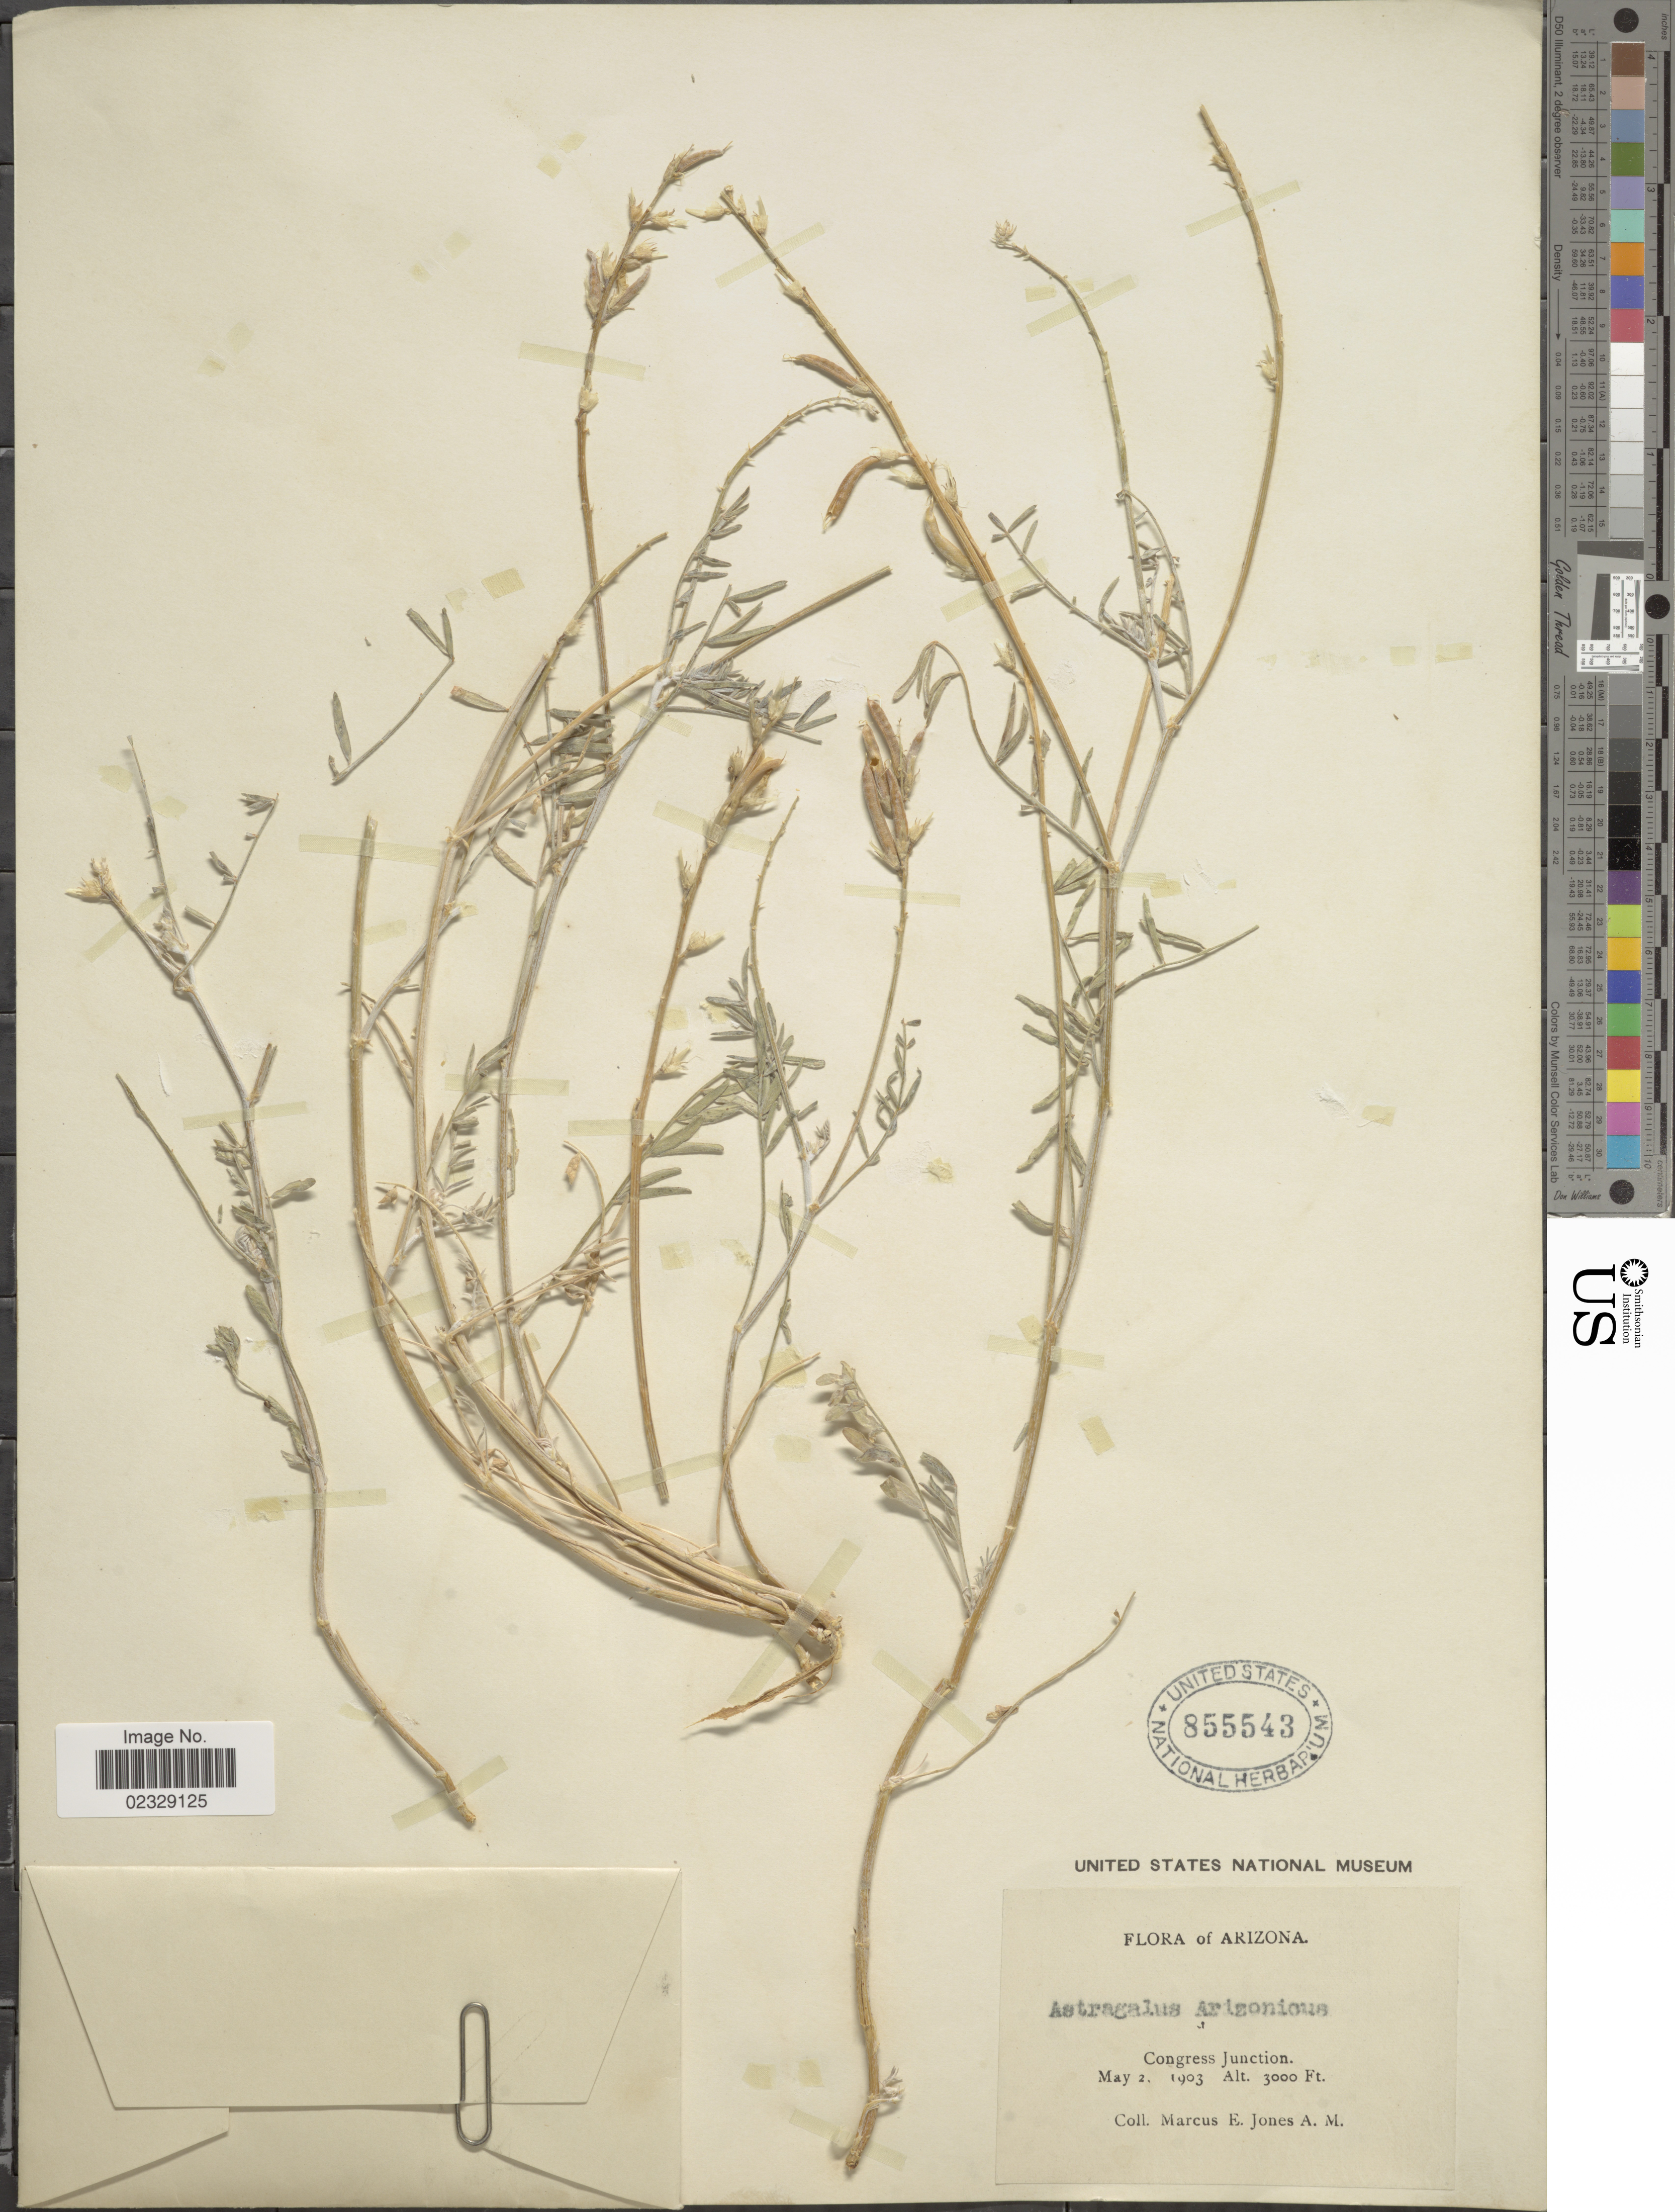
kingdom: Plantae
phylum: Tracheophyta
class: Magnoliopsida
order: Fabales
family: Fabaceae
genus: Astragalus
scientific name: Astragalus arizonicus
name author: A. Gray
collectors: M. E. Jones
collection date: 1903-05-02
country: United States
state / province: Arizona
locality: Congress Junction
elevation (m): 914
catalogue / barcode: US 855543